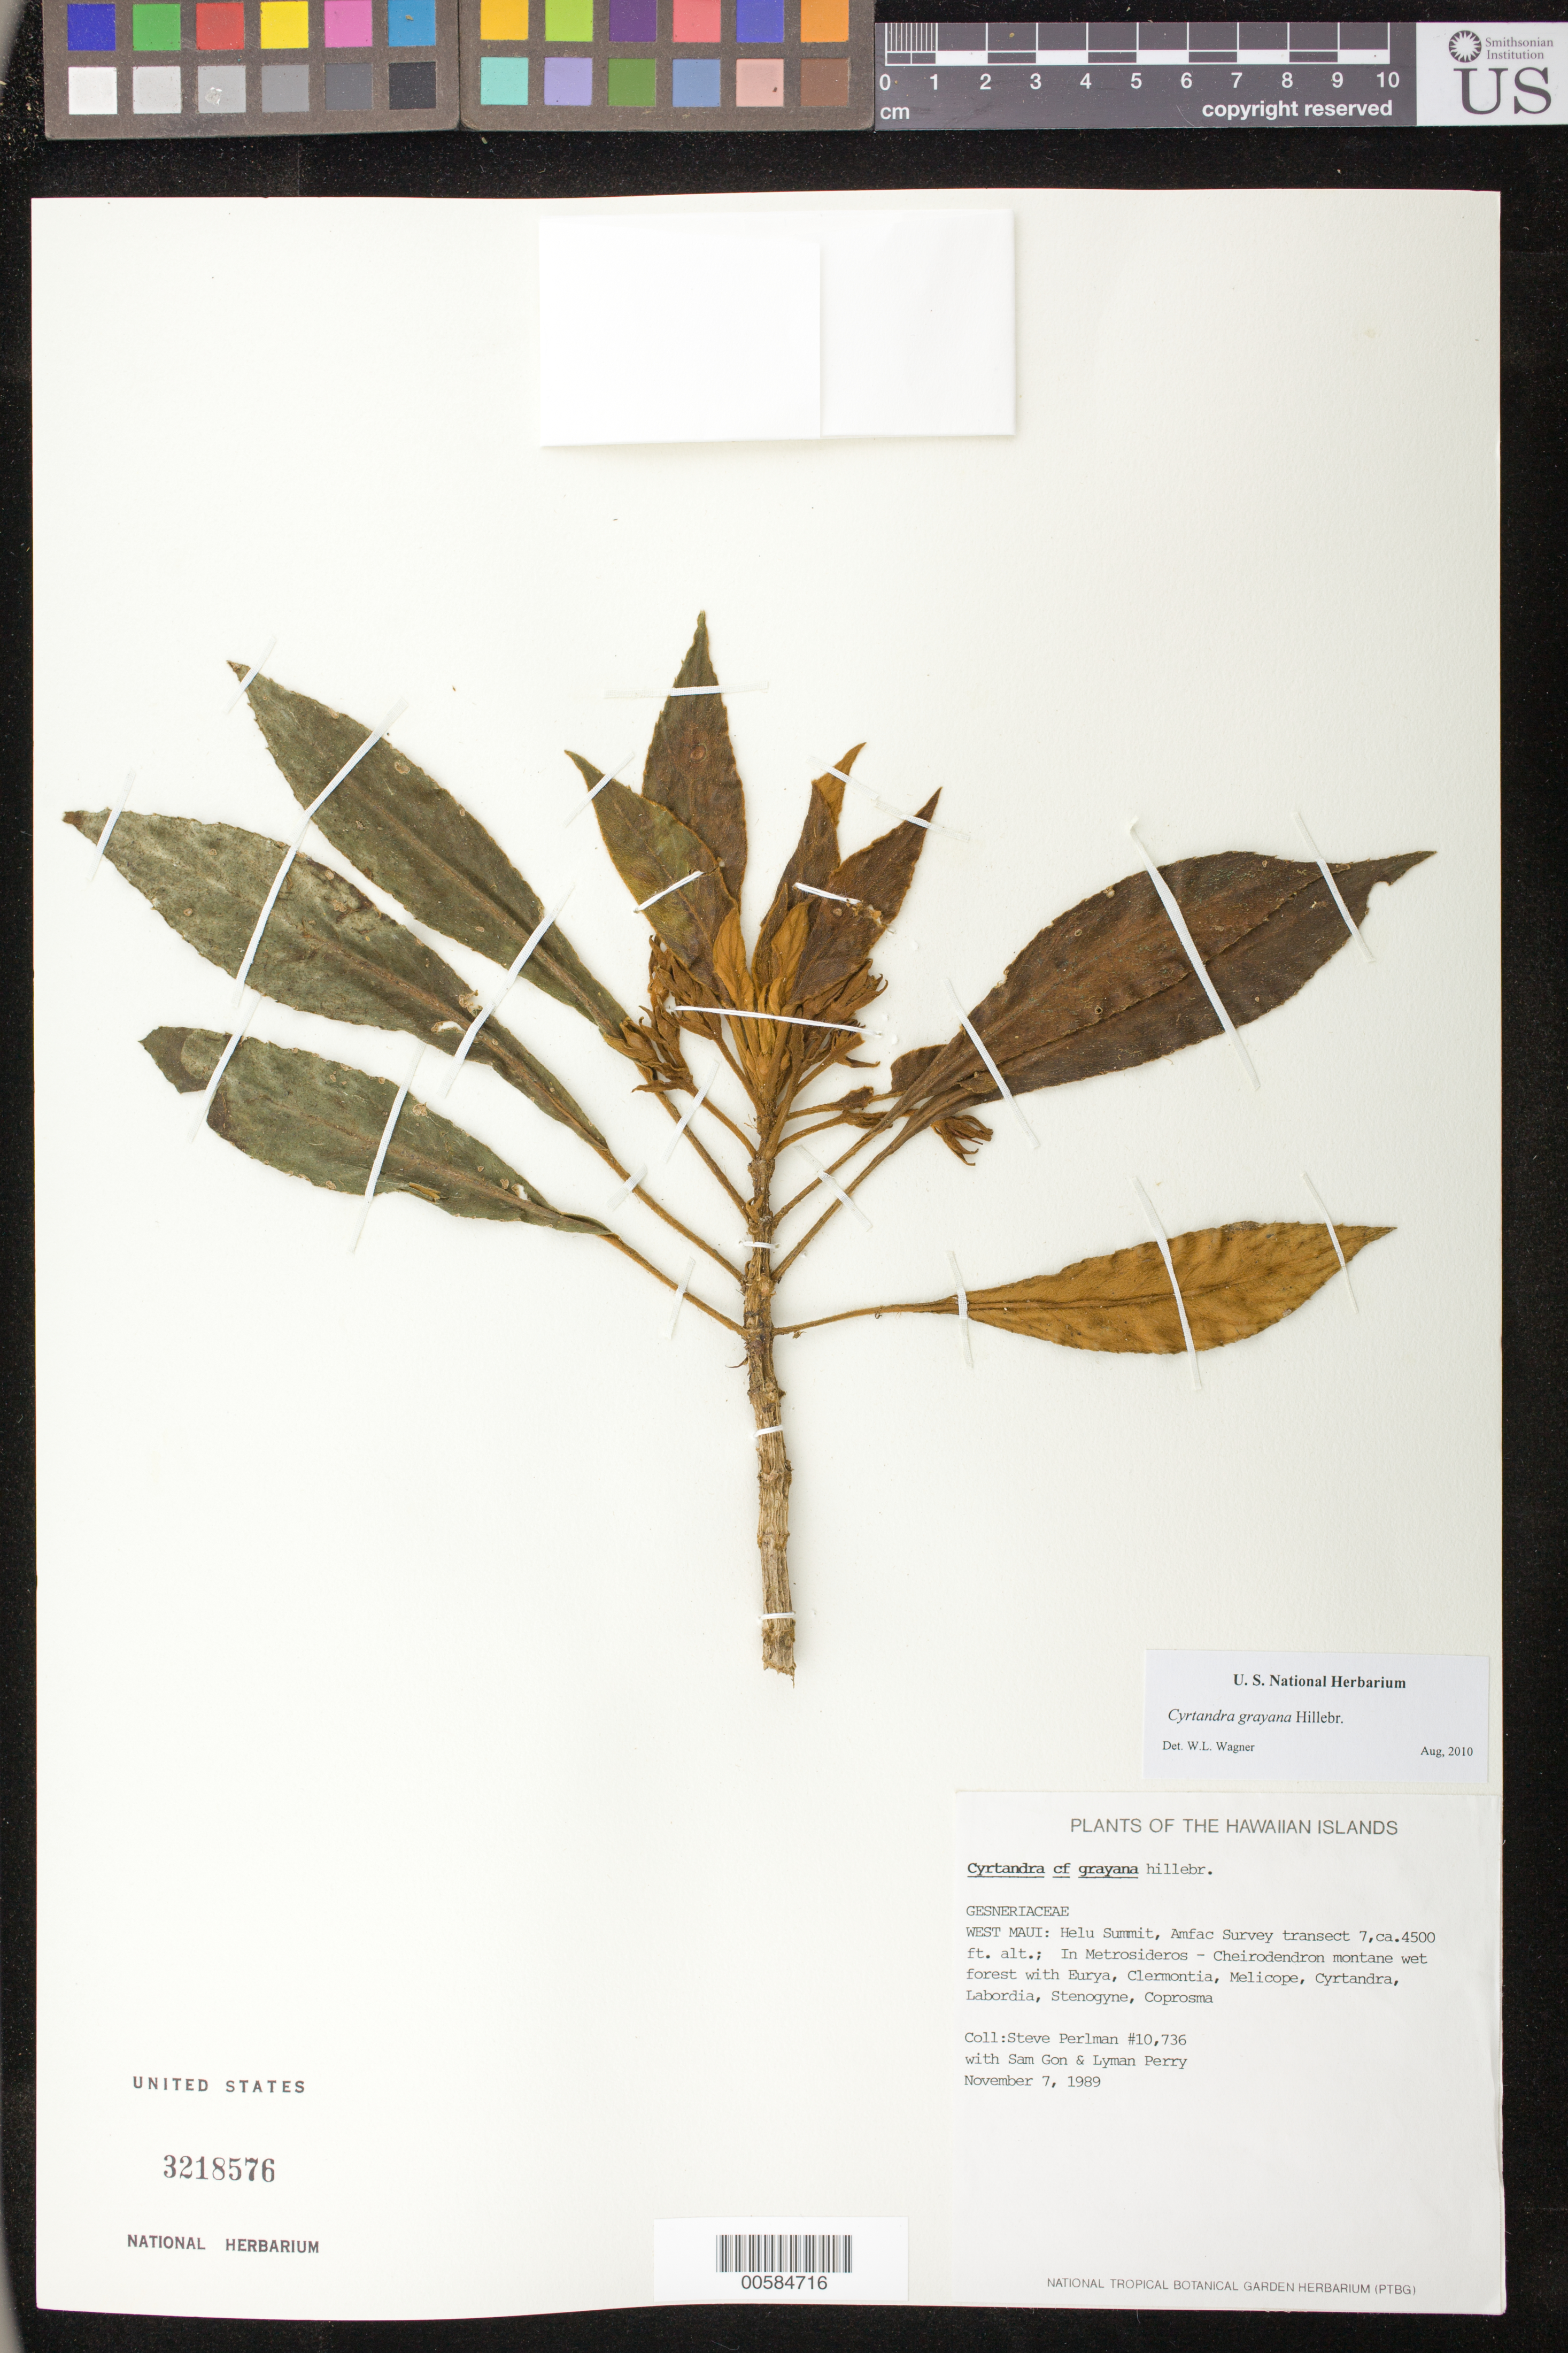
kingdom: Plantae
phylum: Tracheophyta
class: Magnoliopsida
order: Lamiales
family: Gesneriaceae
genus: Cyrtandra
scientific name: Cyrtandra grayana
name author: Hillebr.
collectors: S. P. Perlman, S. Gon & L. Perry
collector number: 10736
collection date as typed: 7 Nov 1989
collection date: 1989-11-07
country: United States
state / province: Hawaii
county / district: Maui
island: Maui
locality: W Maui: Helu Summit, Amfac Survey transect 7.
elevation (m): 1372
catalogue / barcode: US 3218576